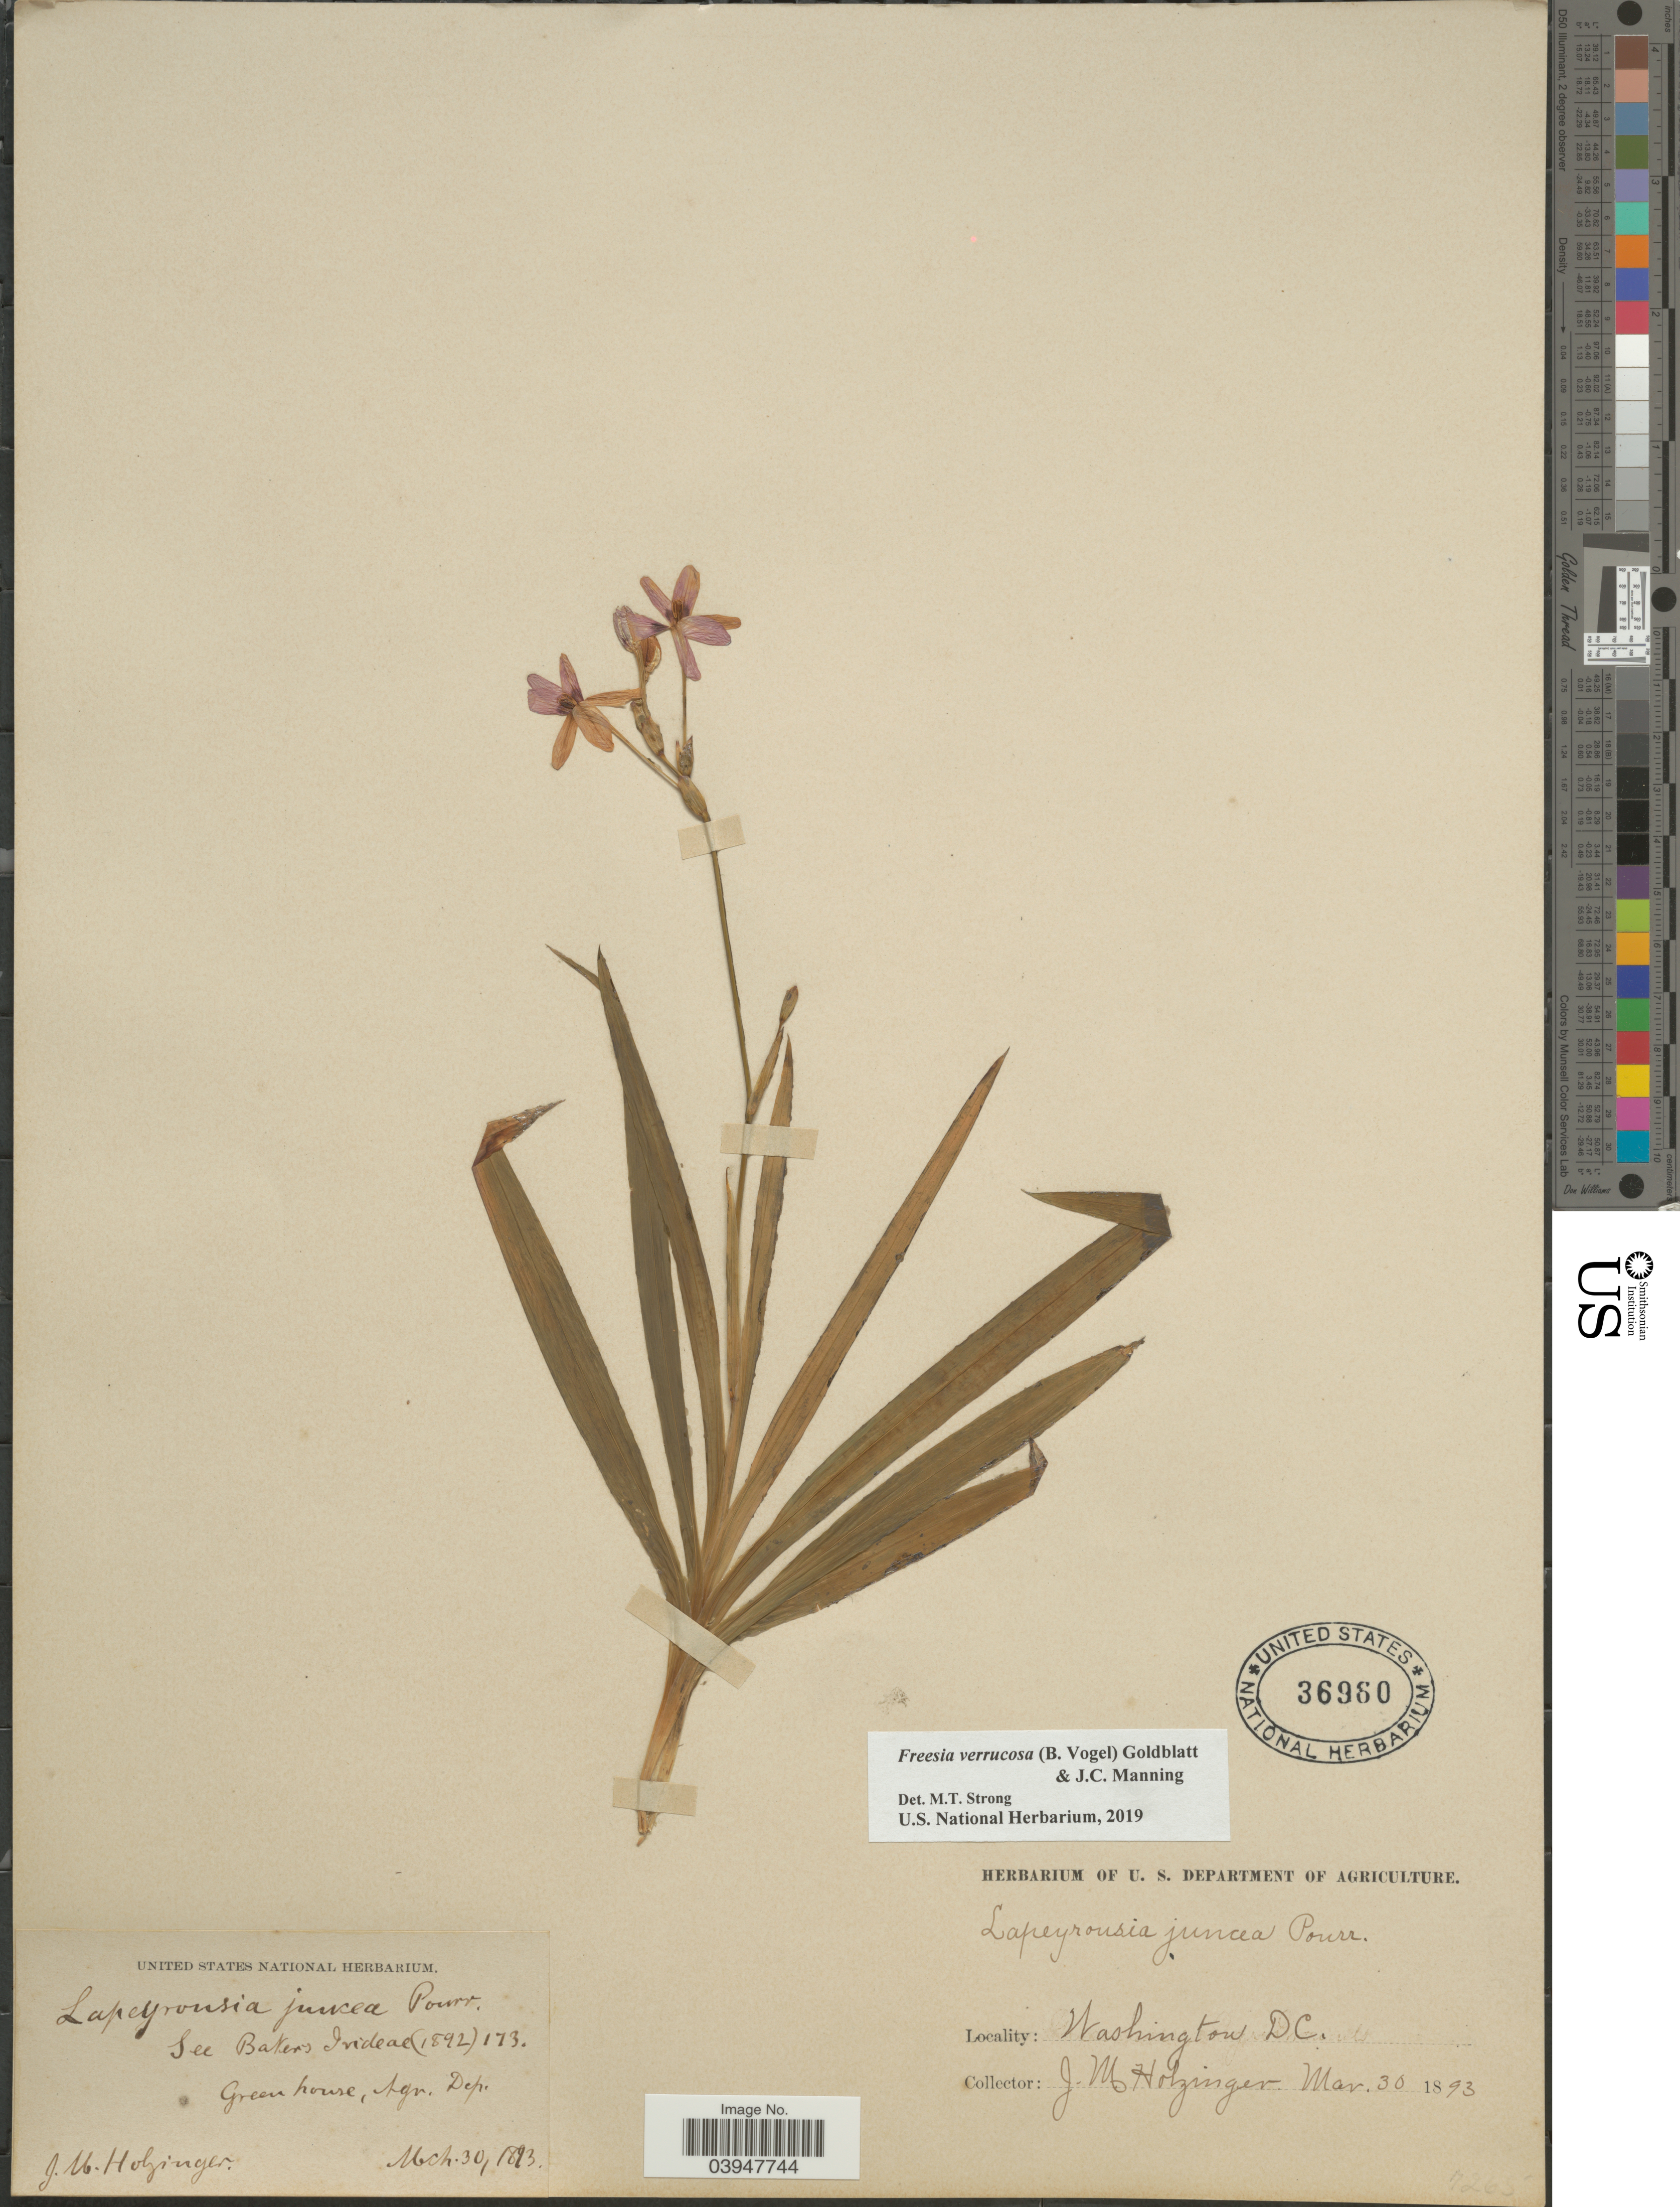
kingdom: Plantae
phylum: Tracheophyta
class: Liliopsida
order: Asparagales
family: Iridaceae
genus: Freesia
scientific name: Freesia verrucosa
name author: (B. Vogel) Goldblatt & J.C. Manning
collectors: J. M. Holzinger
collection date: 1893-03-30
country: United States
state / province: District of Columbia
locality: Green house, Agr. Dep.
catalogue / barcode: US 36960